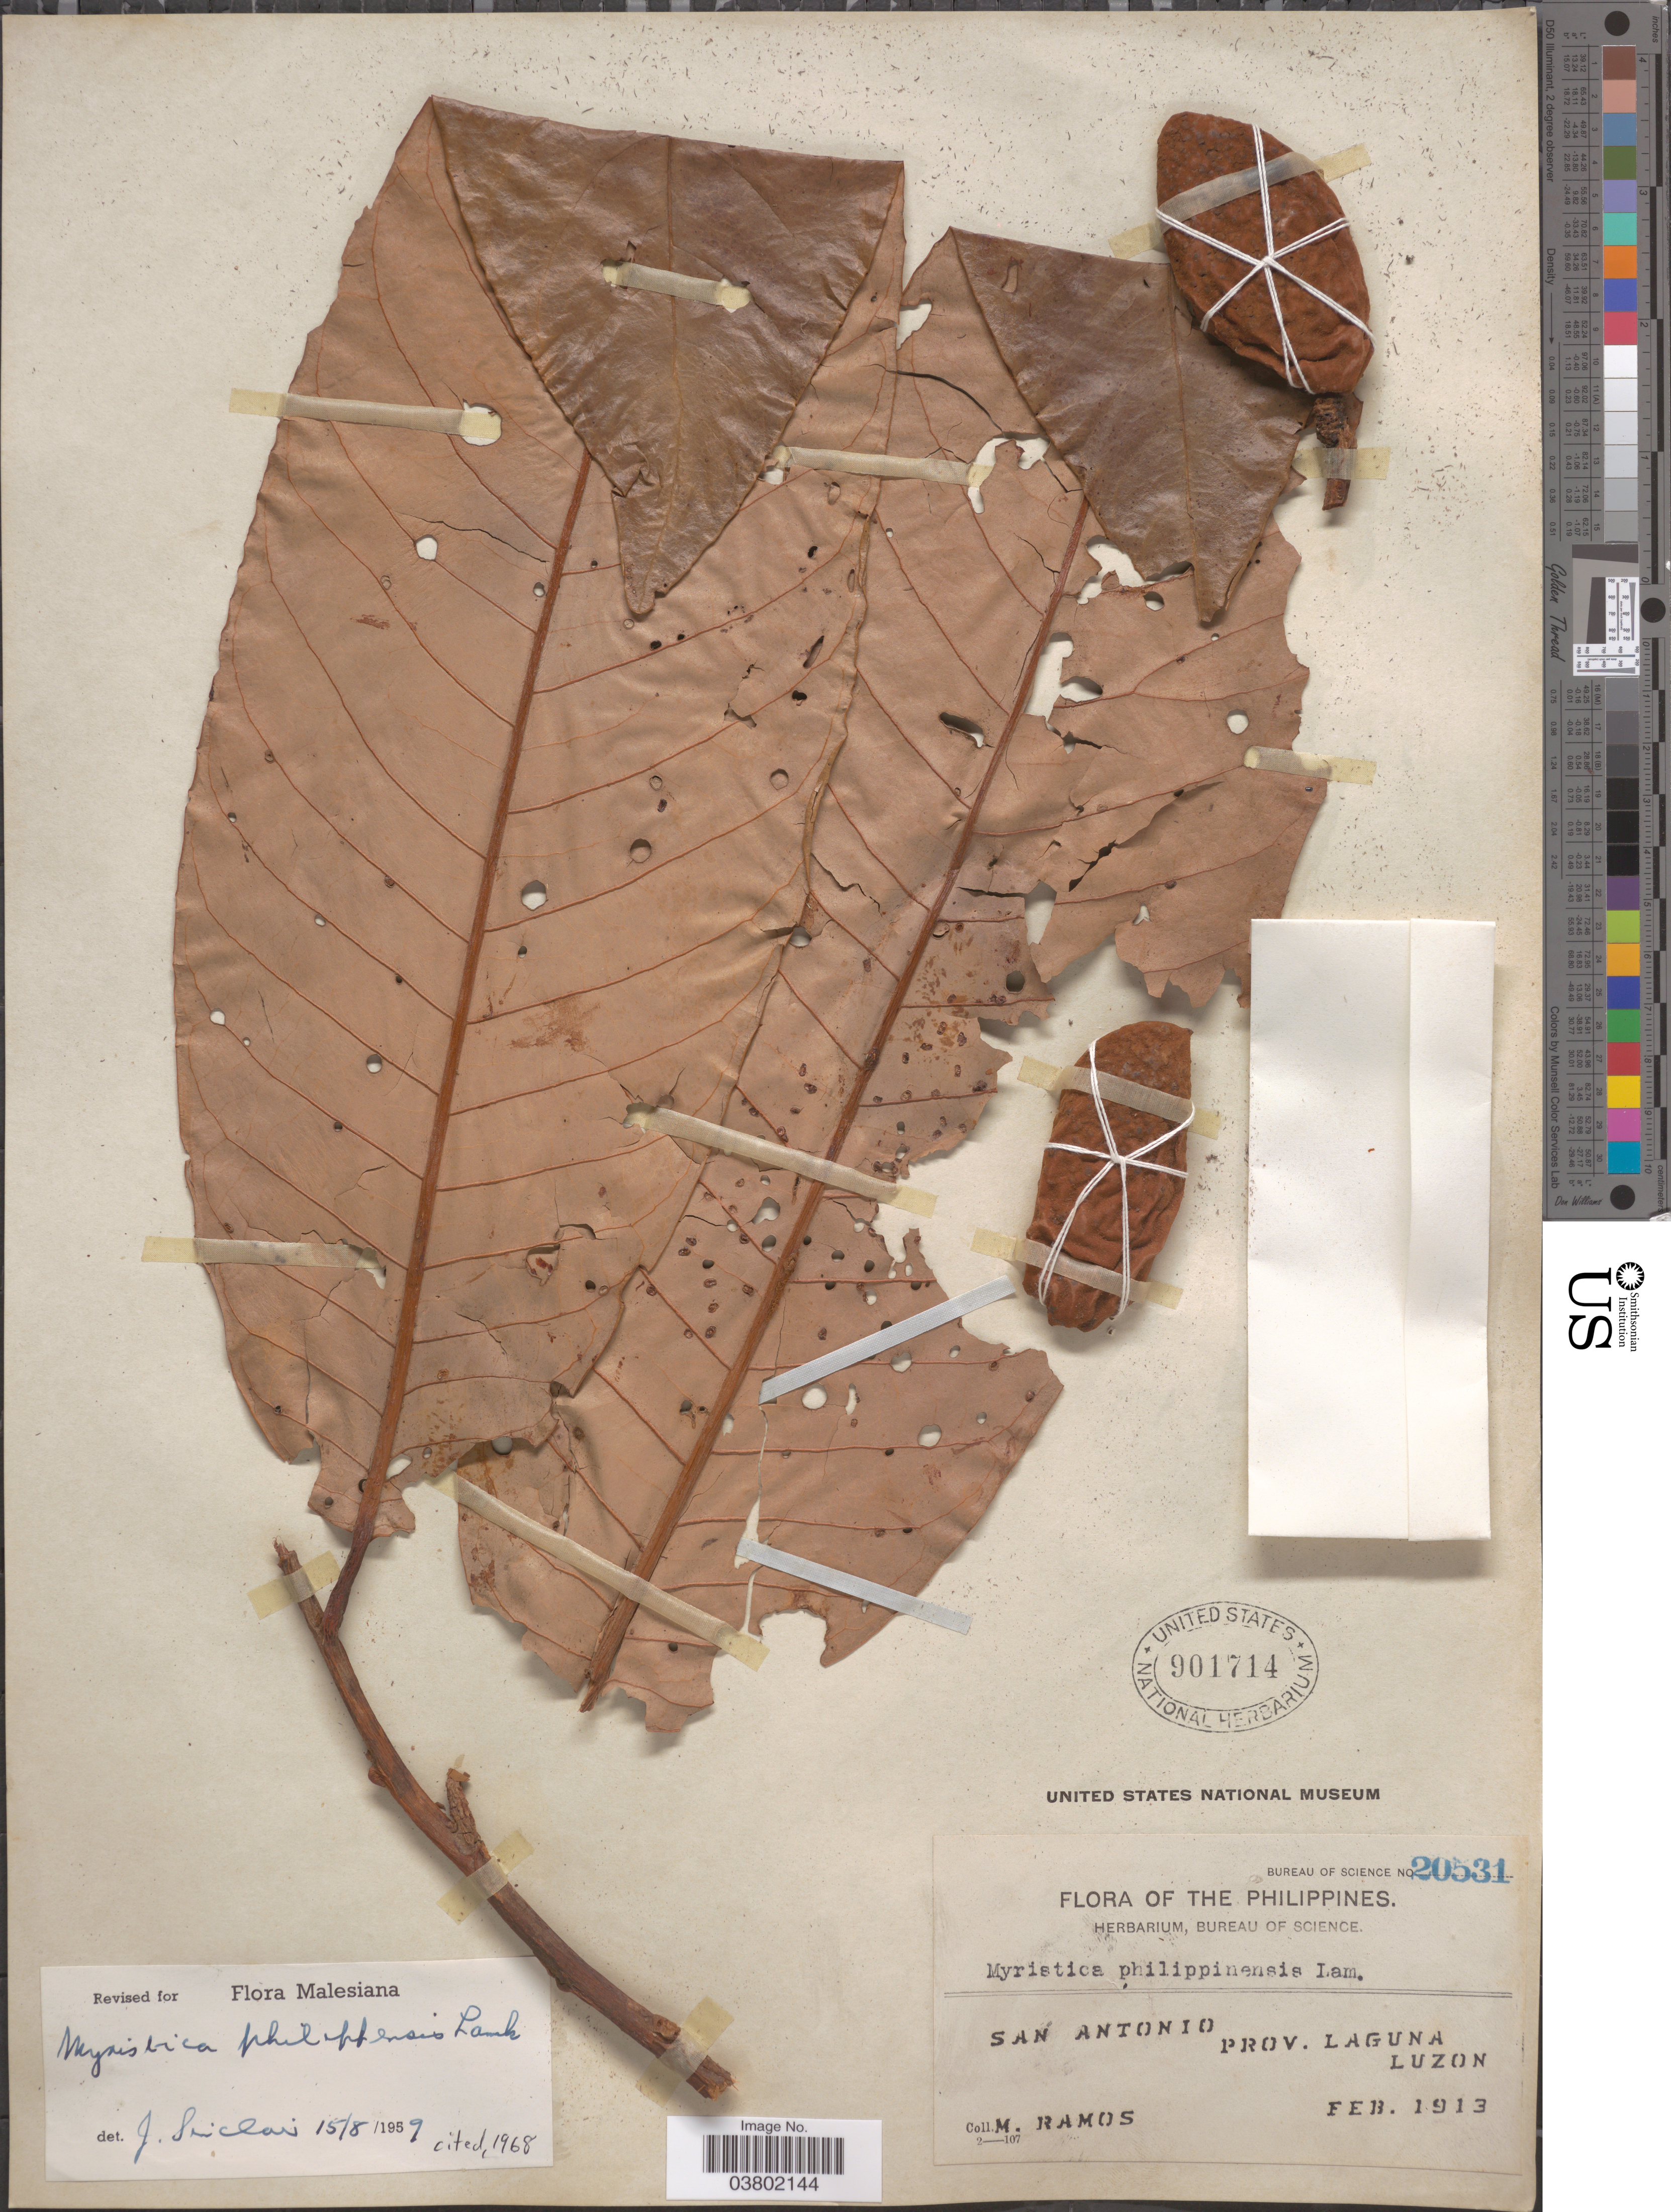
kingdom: Plantae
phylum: Tracheophyta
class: Magnoliopsida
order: Magnoliales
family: Myristicaceae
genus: Myristica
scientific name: Myristica philippensis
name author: Lam.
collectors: M. Ramos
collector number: Bureau of Science 20531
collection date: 1913-02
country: Philippines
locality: San Antonio, Prov. Laguna, Luzon.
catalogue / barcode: US 901714